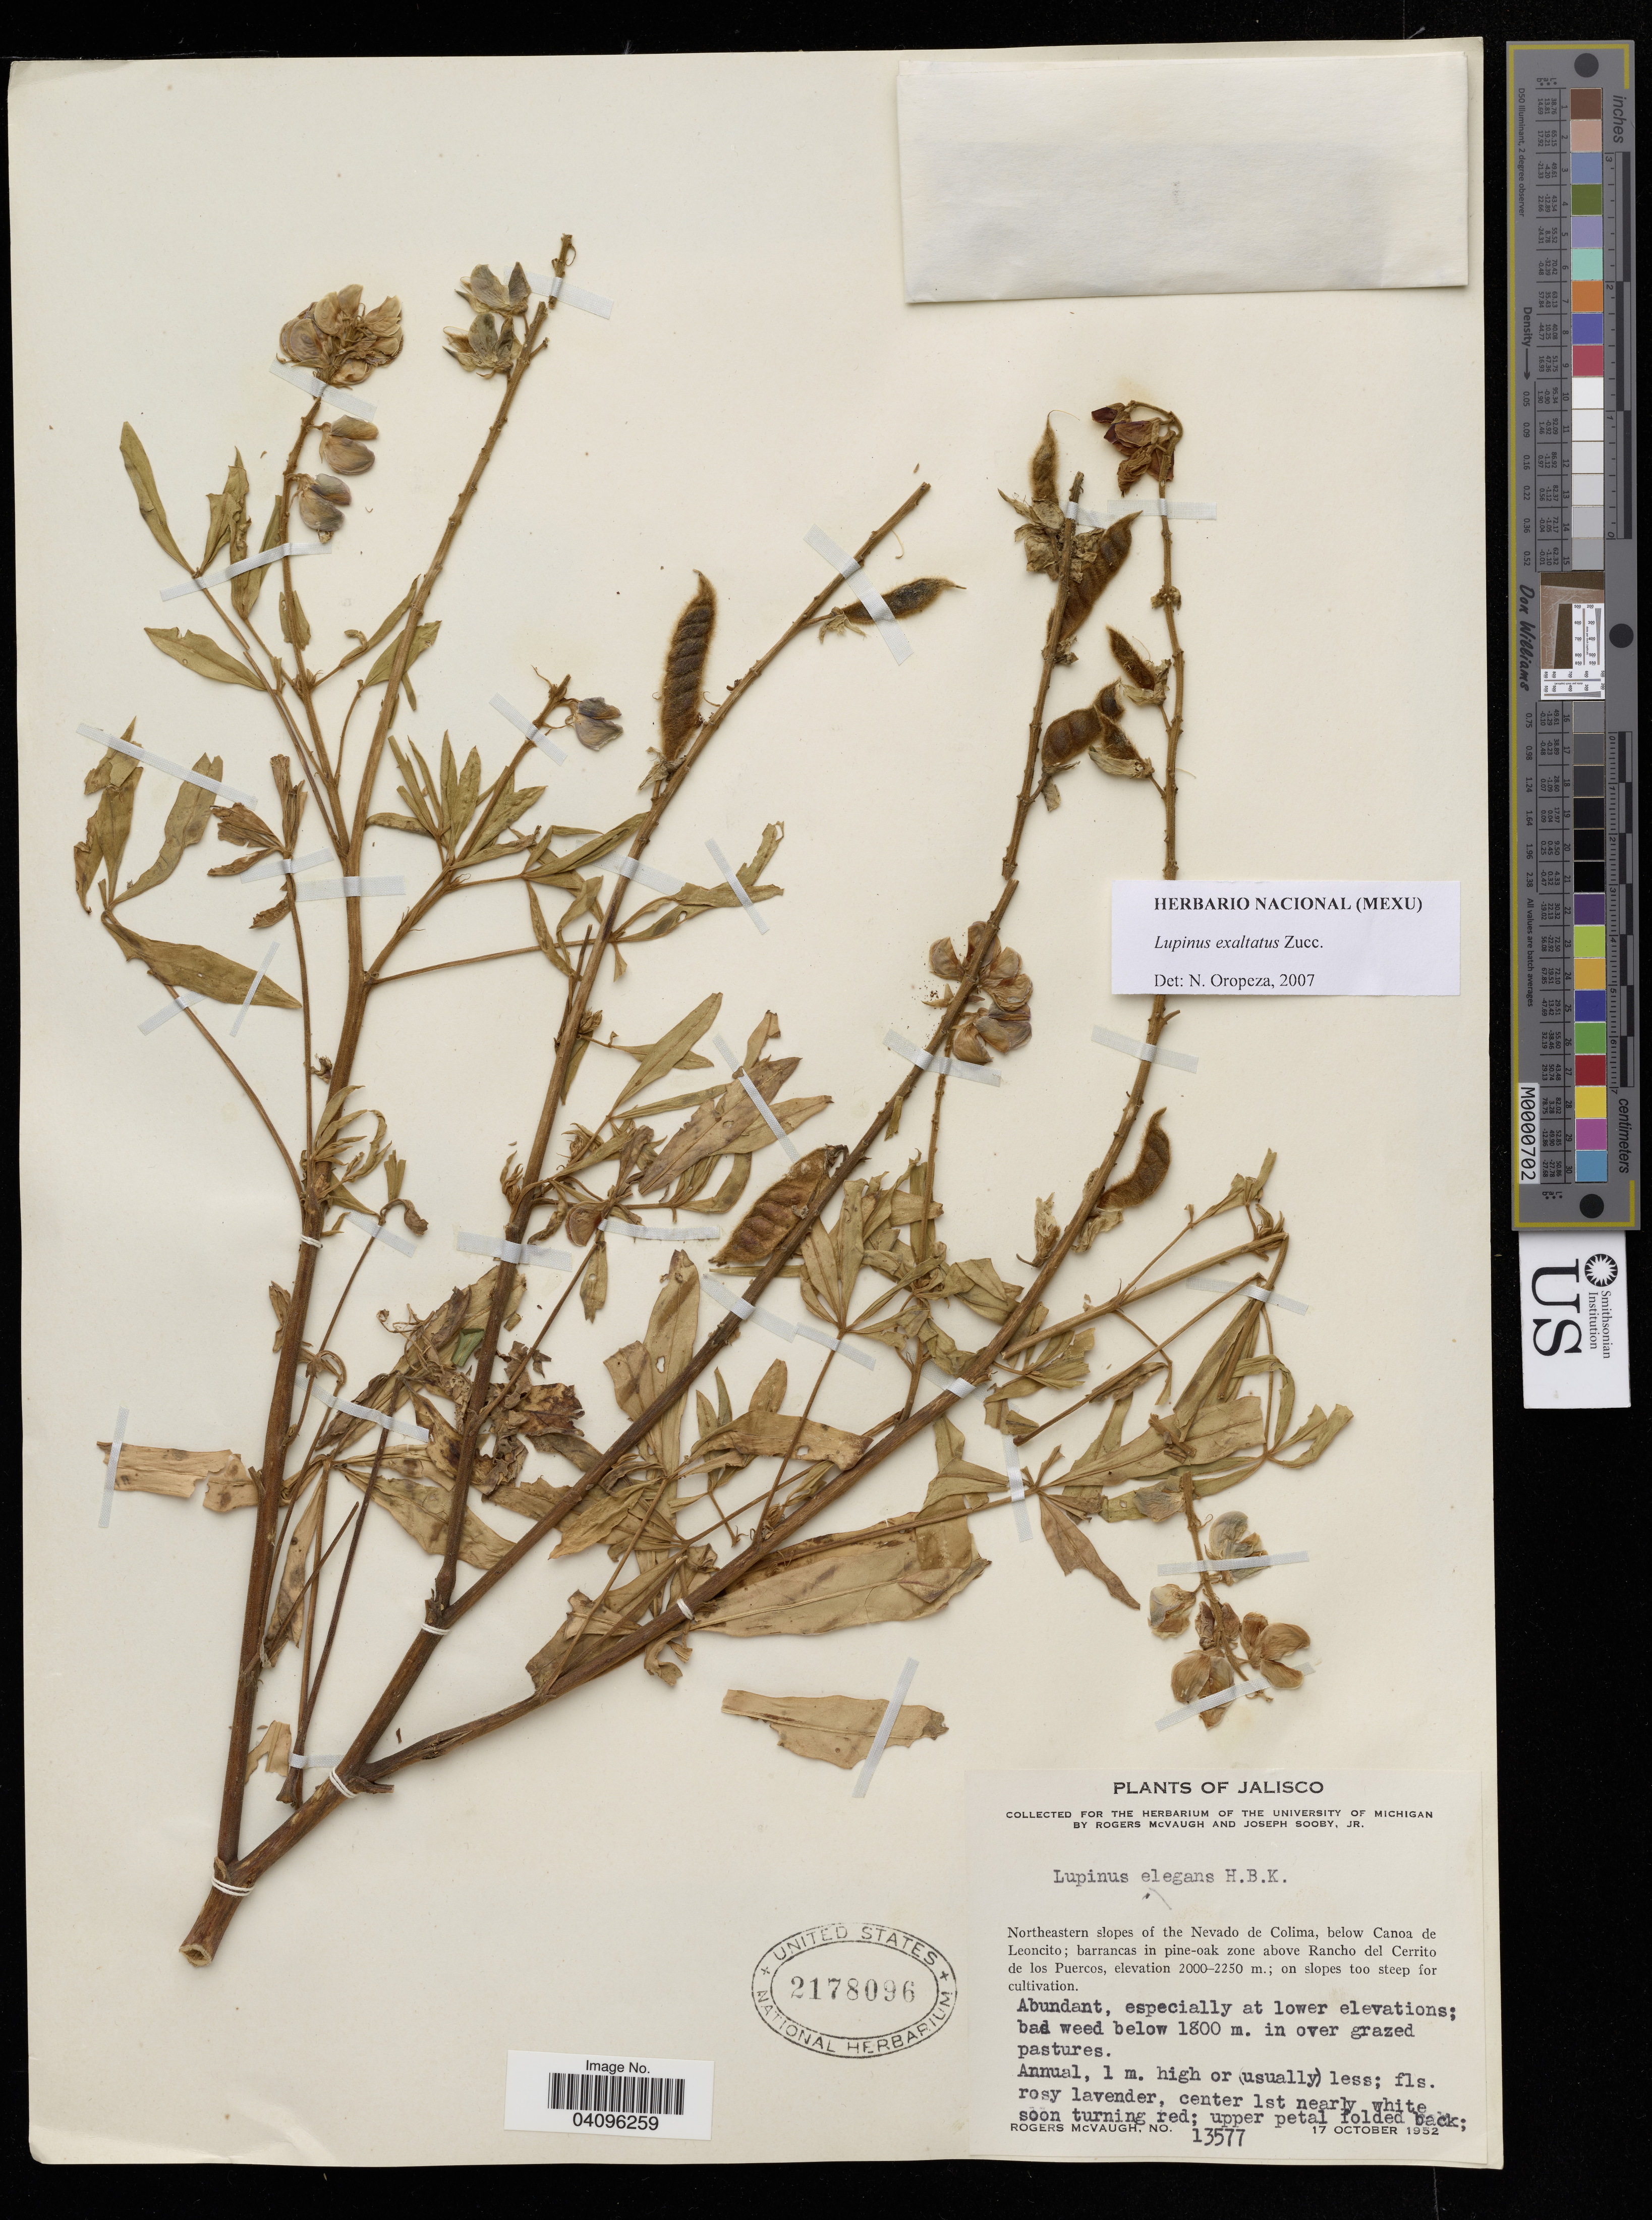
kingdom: Plantae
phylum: Tracheophyta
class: Magnoliopsida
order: Fabales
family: Fabaceae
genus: Lupinus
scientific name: Lupinus exaltatus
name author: Zucc.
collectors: R. McVaugh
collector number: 13577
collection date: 1952-10-17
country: Mexico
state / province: Jalisco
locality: Northeastern slopes of the Nevado de Colima, below Canoa de Leoncito; barrancas in pine-oak zone above Rancho del Cerrito de los Puercos.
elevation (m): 2000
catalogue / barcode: US 2178096